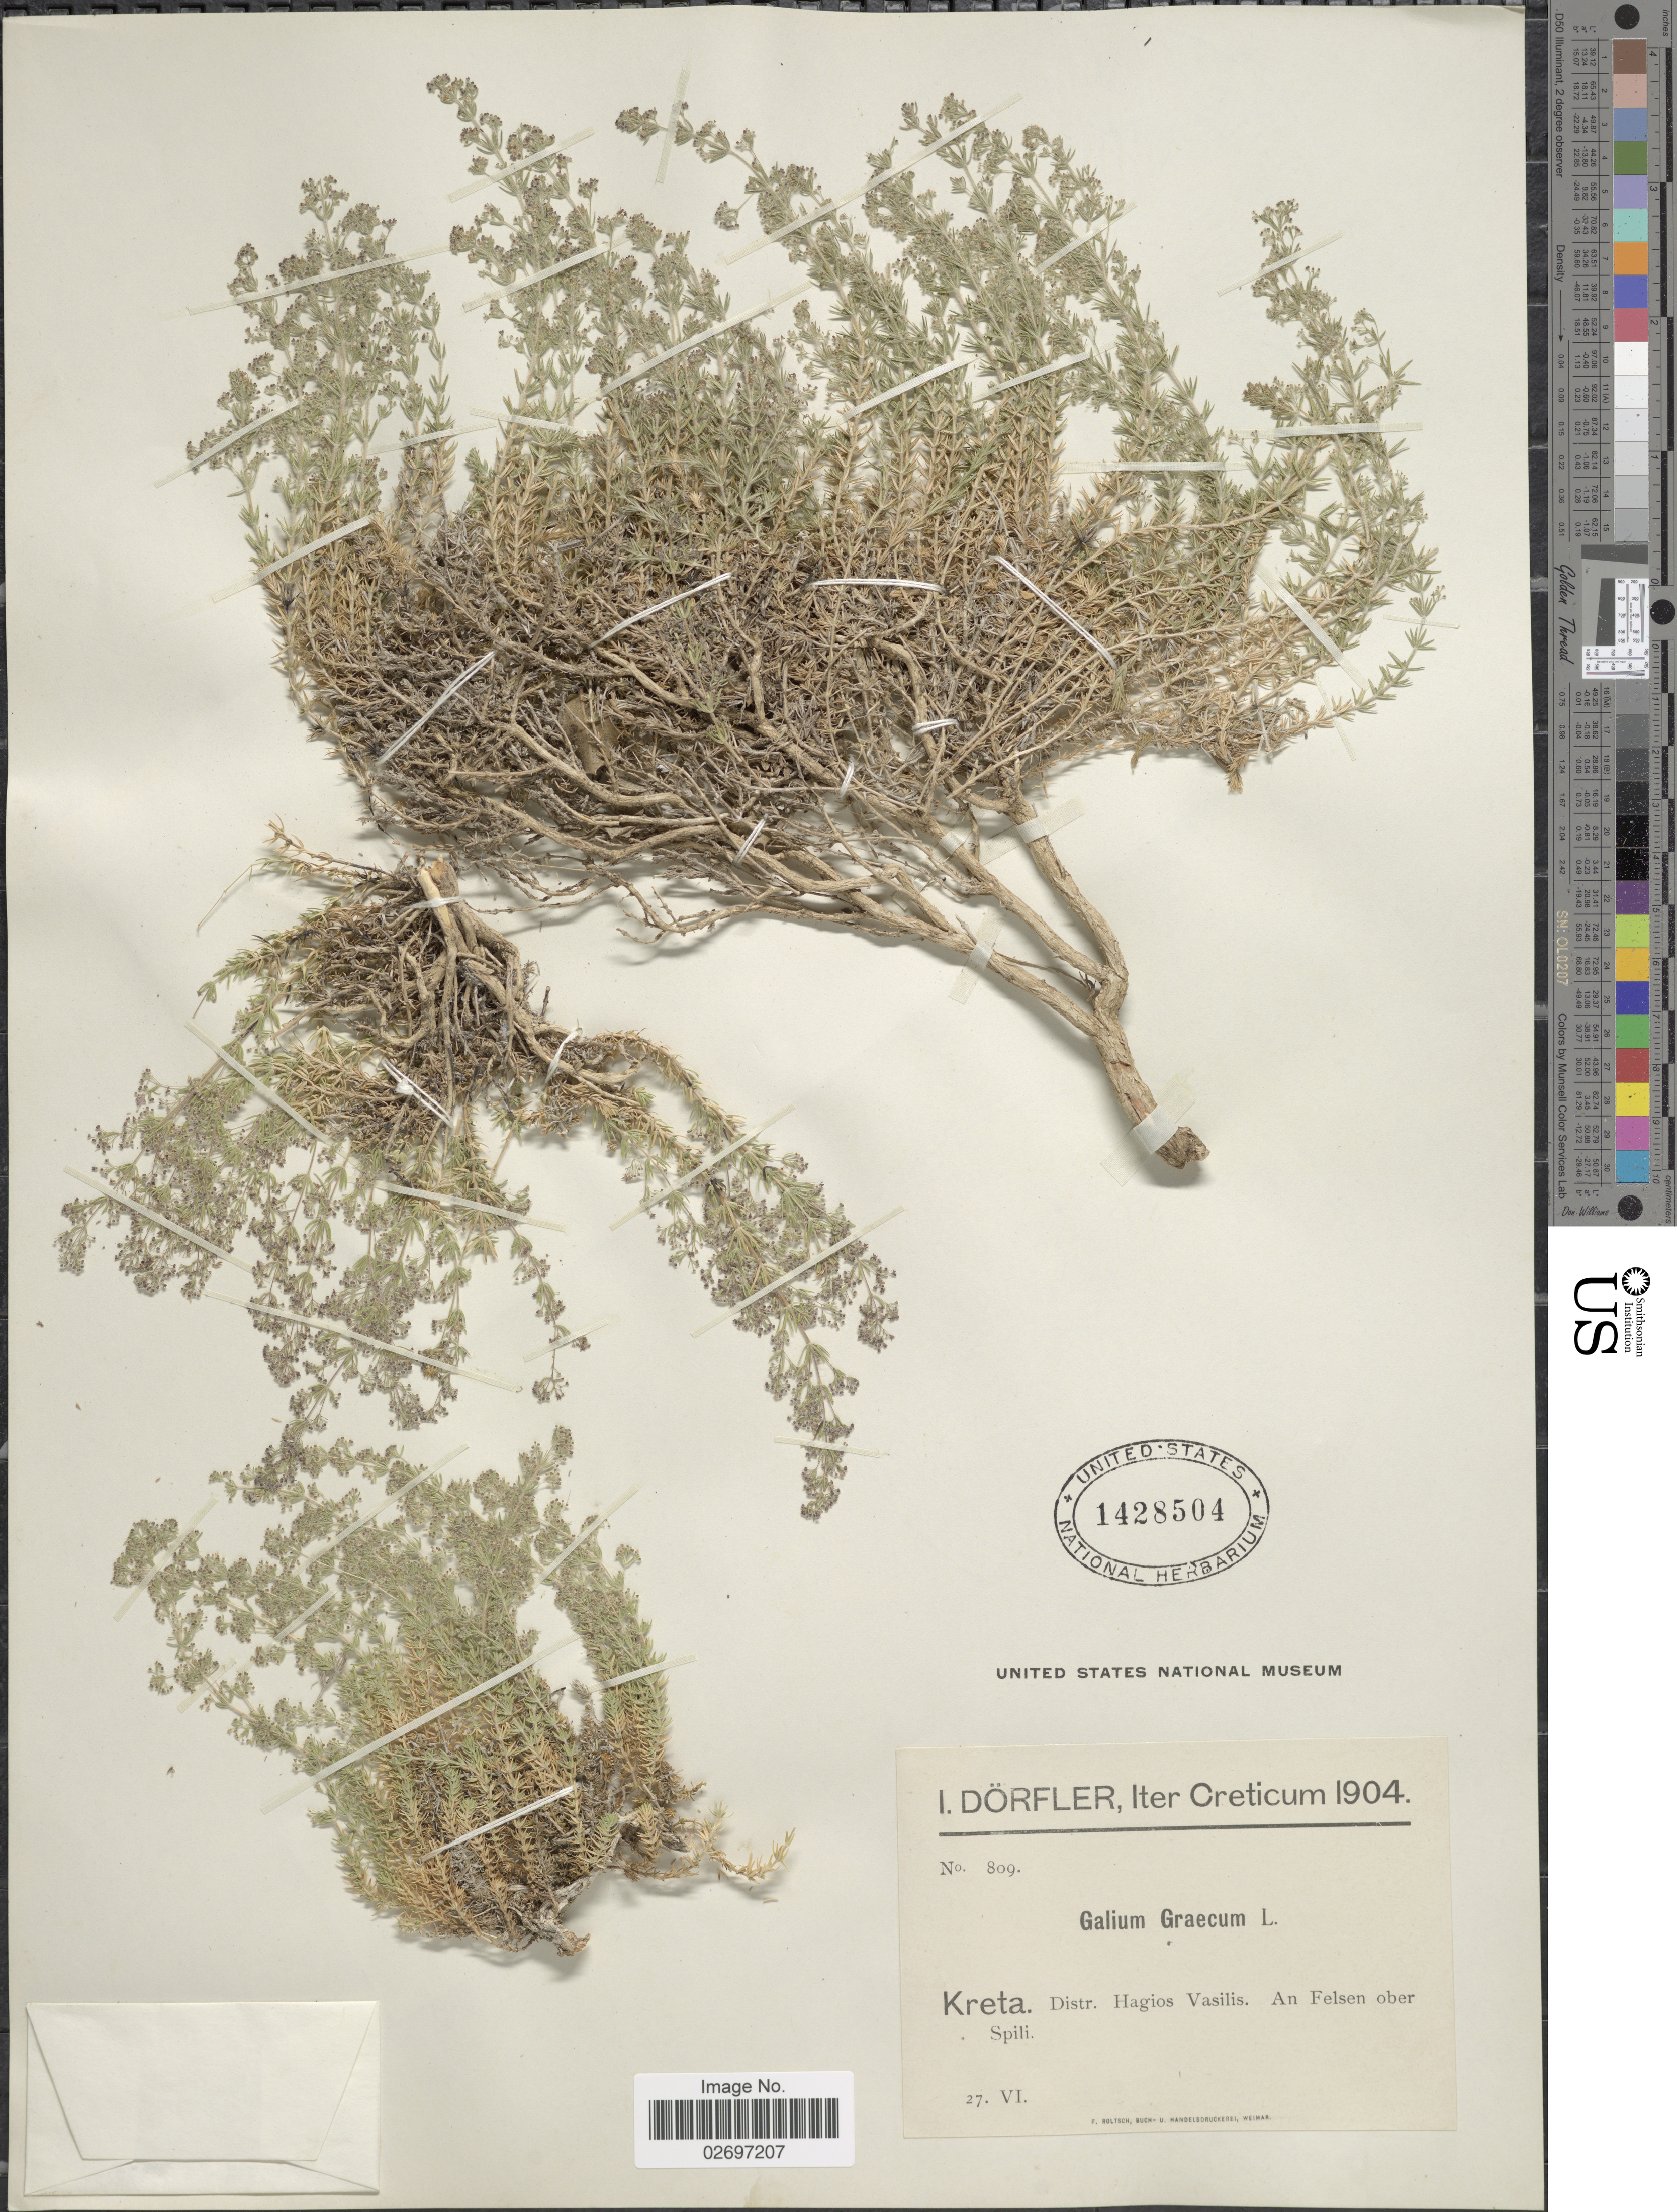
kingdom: Plantae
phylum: Tracheophyta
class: Magnoliopsida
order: Gentianales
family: Rubiaceae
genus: Galium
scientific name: Galium graecum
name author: L.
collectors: I. Dörfler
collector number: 809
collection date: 1904-06-27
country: Greece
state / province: Crete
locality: Creticum, Kreta, Distr. Hagios Vasilis, An Felsen ober Spili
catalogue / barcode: US 1428504